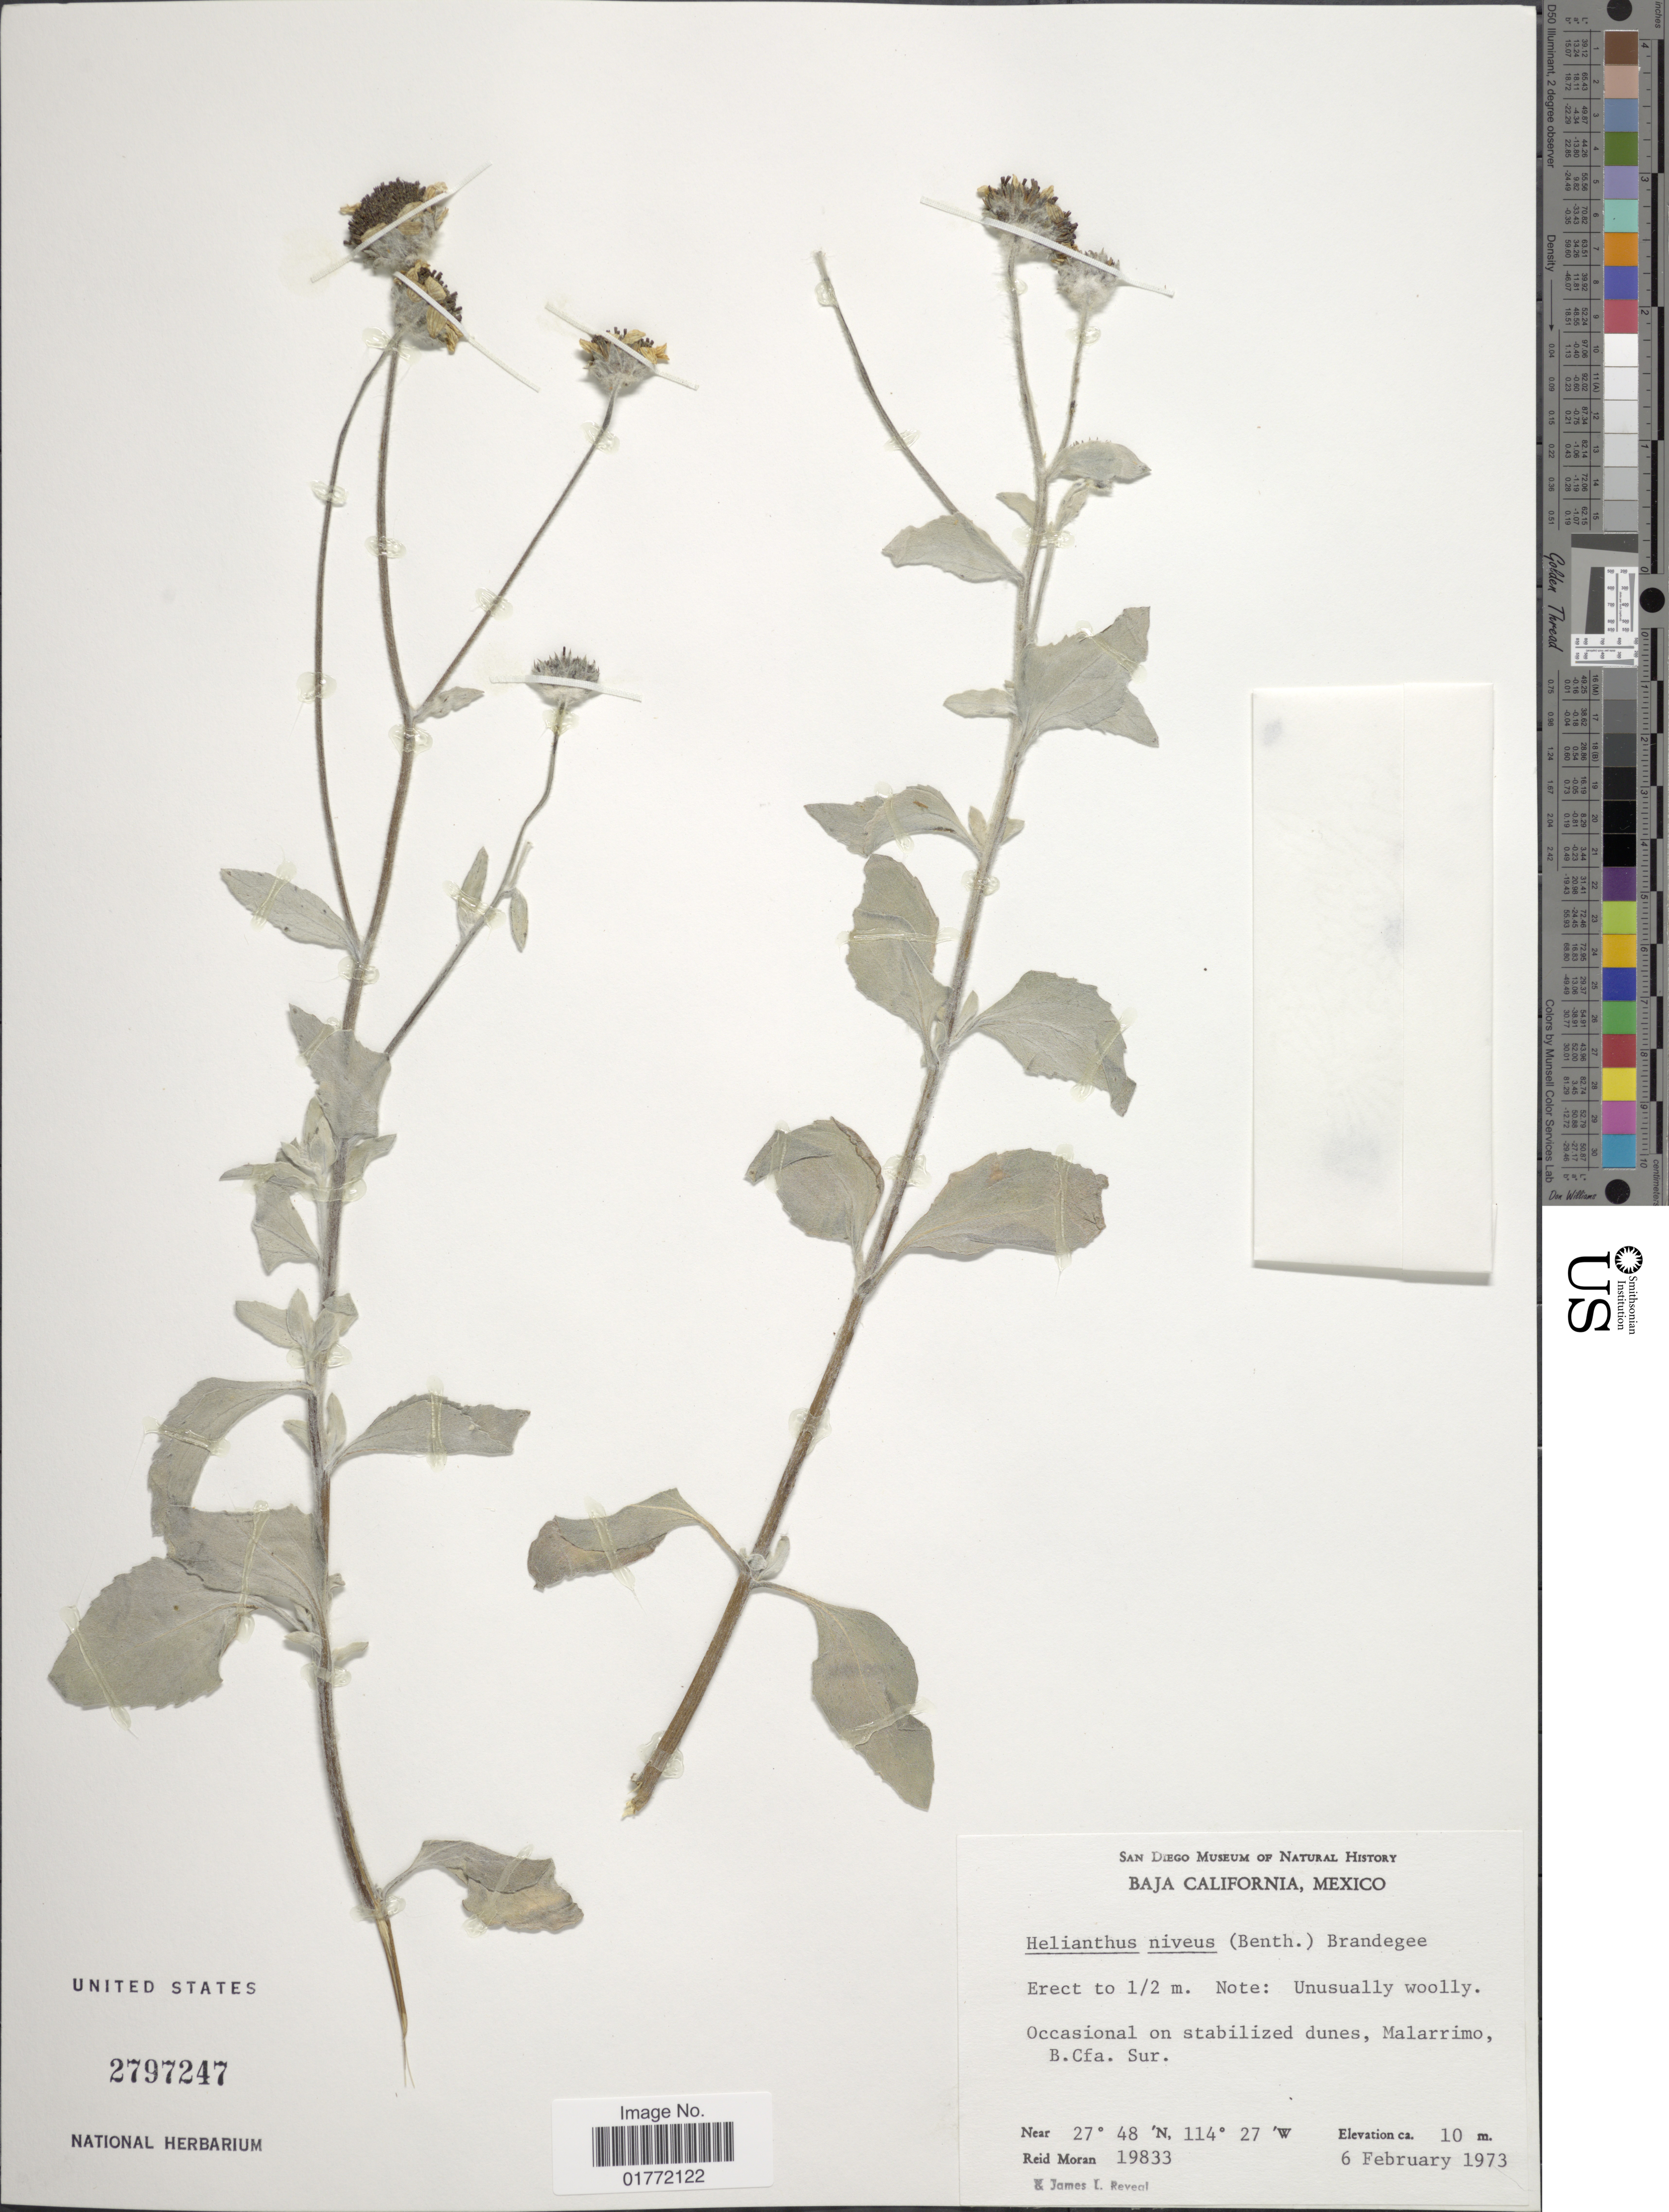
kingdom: Plantae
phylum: Tracheophyta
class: Magnoliopsida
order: Asterales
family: Asteraceae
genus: Helianthus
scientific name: Helianthus niveus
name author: (Benth.) Brandegee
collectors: R. V. Moran & J. L. Reveal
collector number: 19833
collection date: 1973-02-06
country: Mexico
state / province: Baja California Sur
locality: Occasional on stabiliezed dunes, Malarrimo, B.Cfa. Sur.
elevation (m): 10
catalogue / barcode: US 2797247